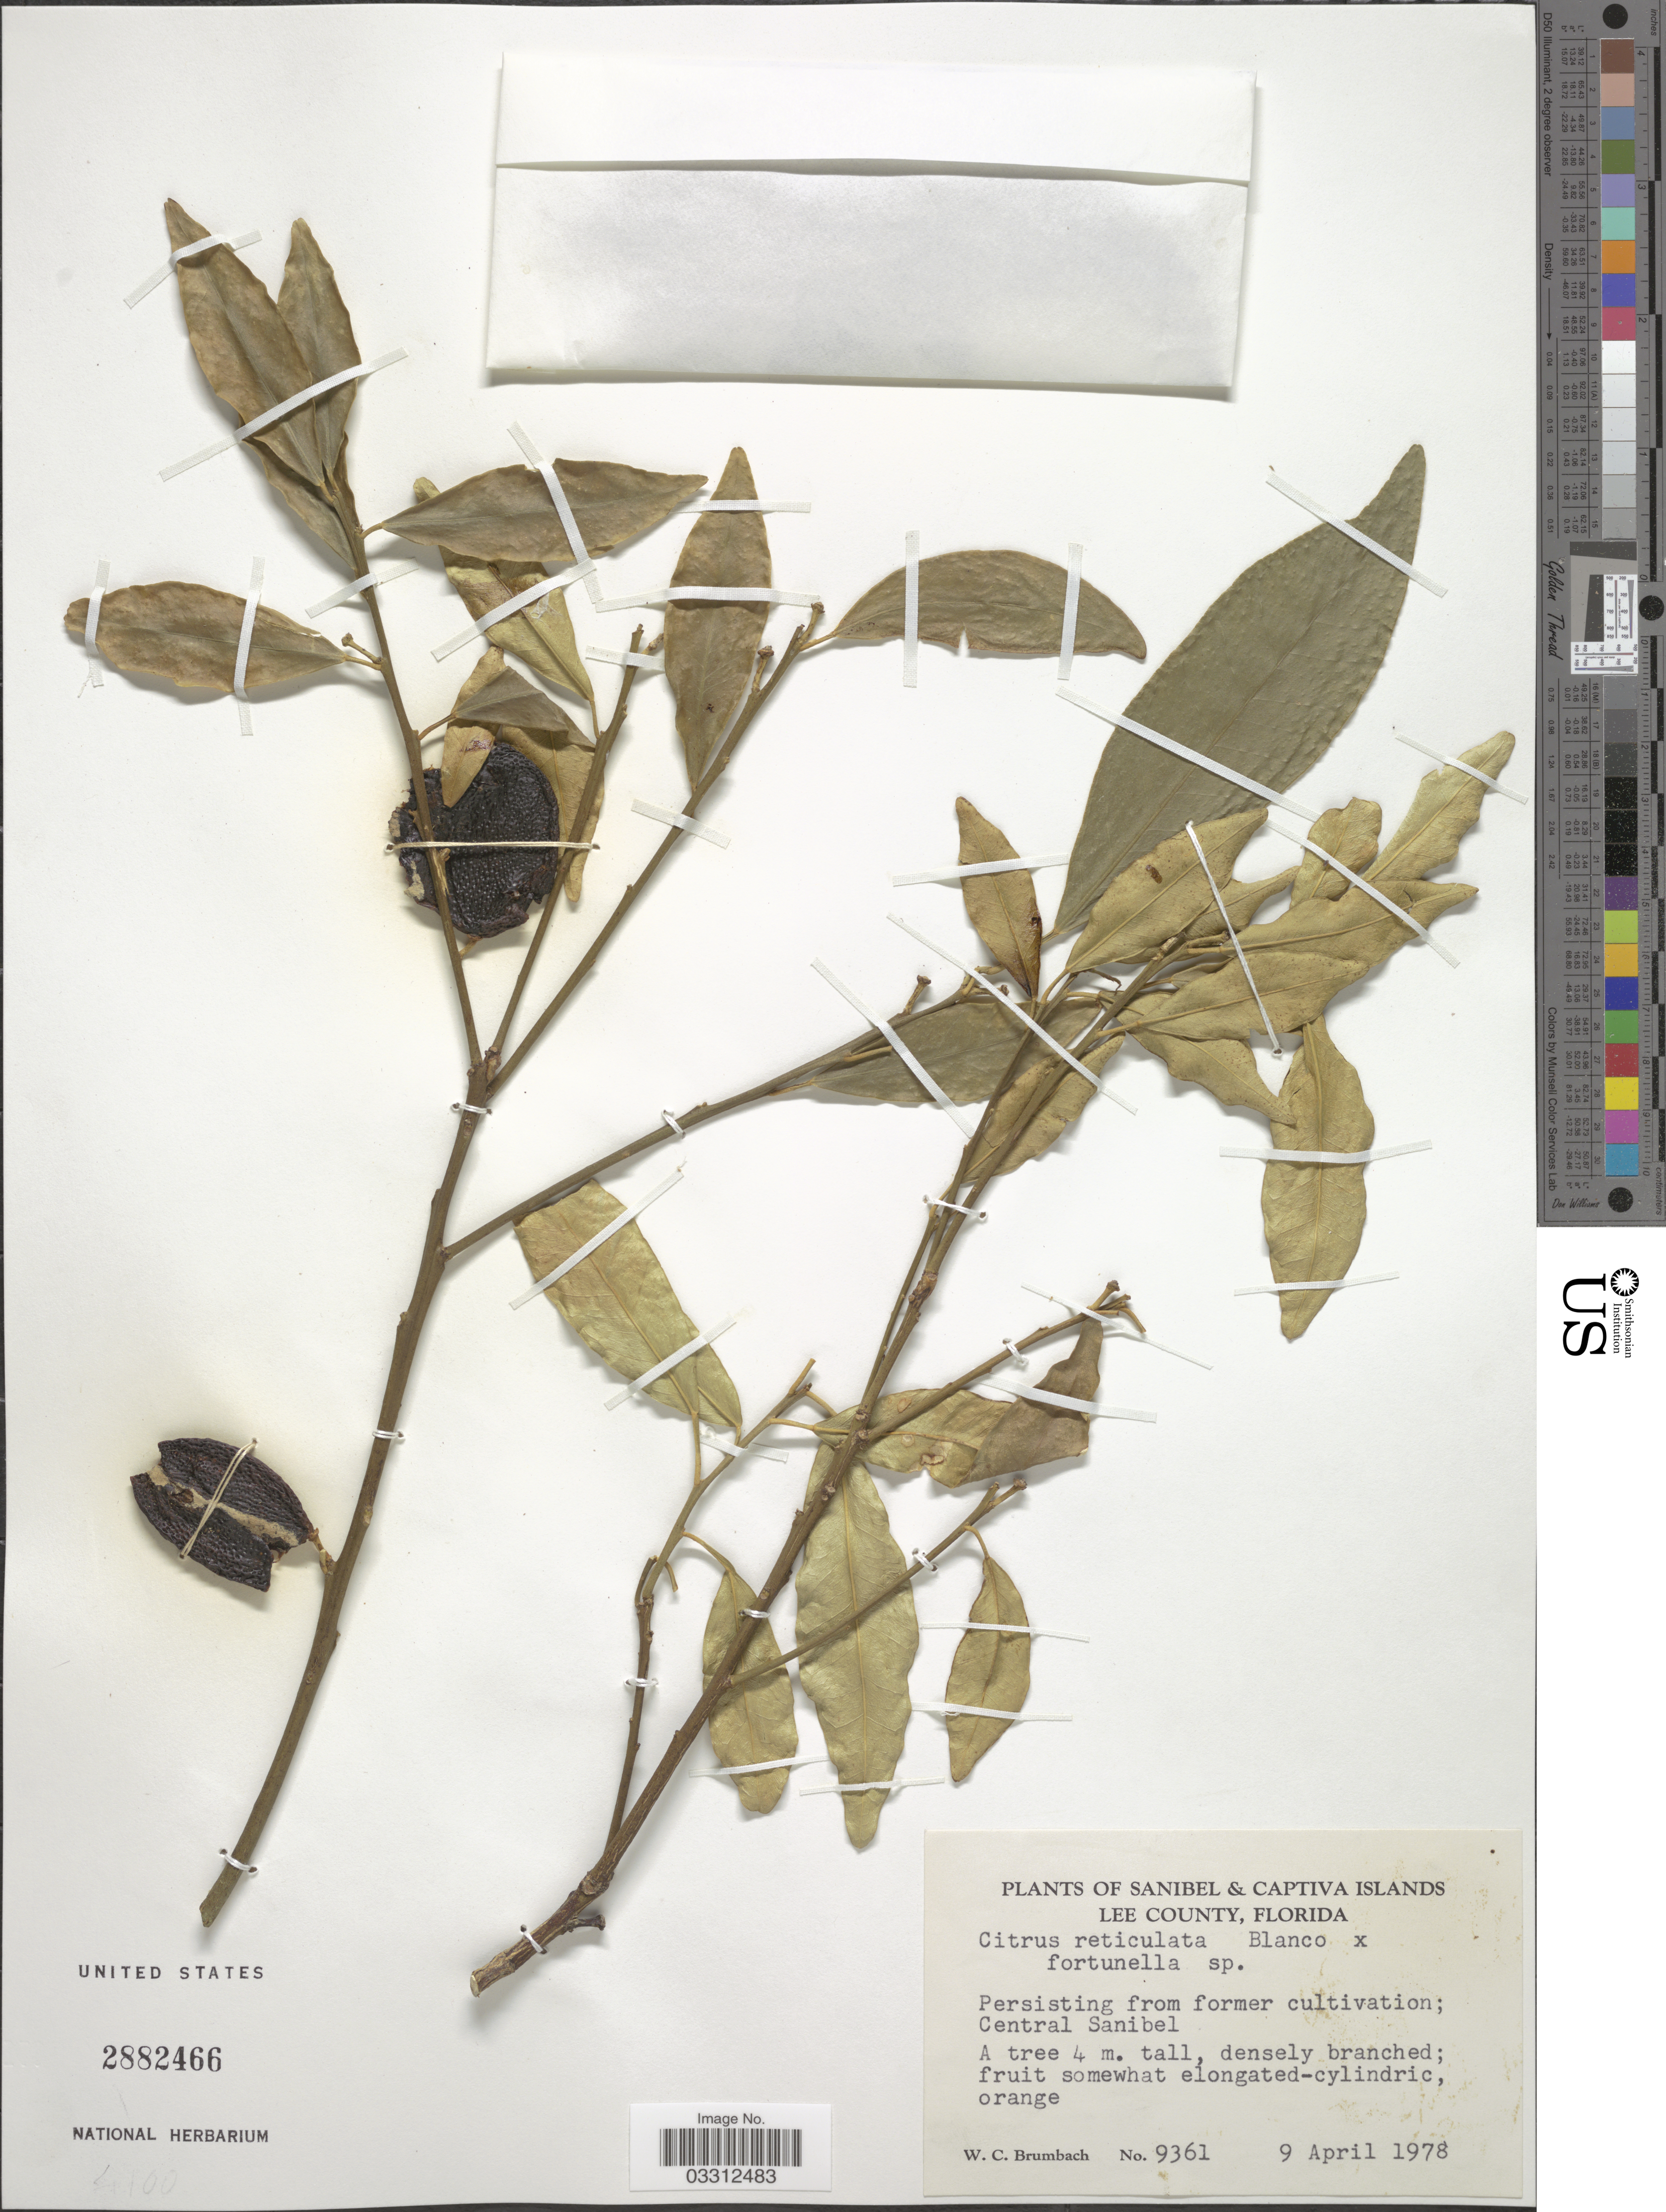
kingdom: Plantae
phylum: Tracheophyta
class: Magnoliopsida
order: Sapindales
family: Rutaceae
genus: Citrus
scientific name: Citrus reticulata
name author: Blanco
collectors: W. C. Brumbach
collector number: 9361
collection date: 1978-04-09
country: United States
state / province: Florida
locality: Sanibel & Captiva Islands. Lee County. Central Sanibel.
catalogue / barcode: US 2882466